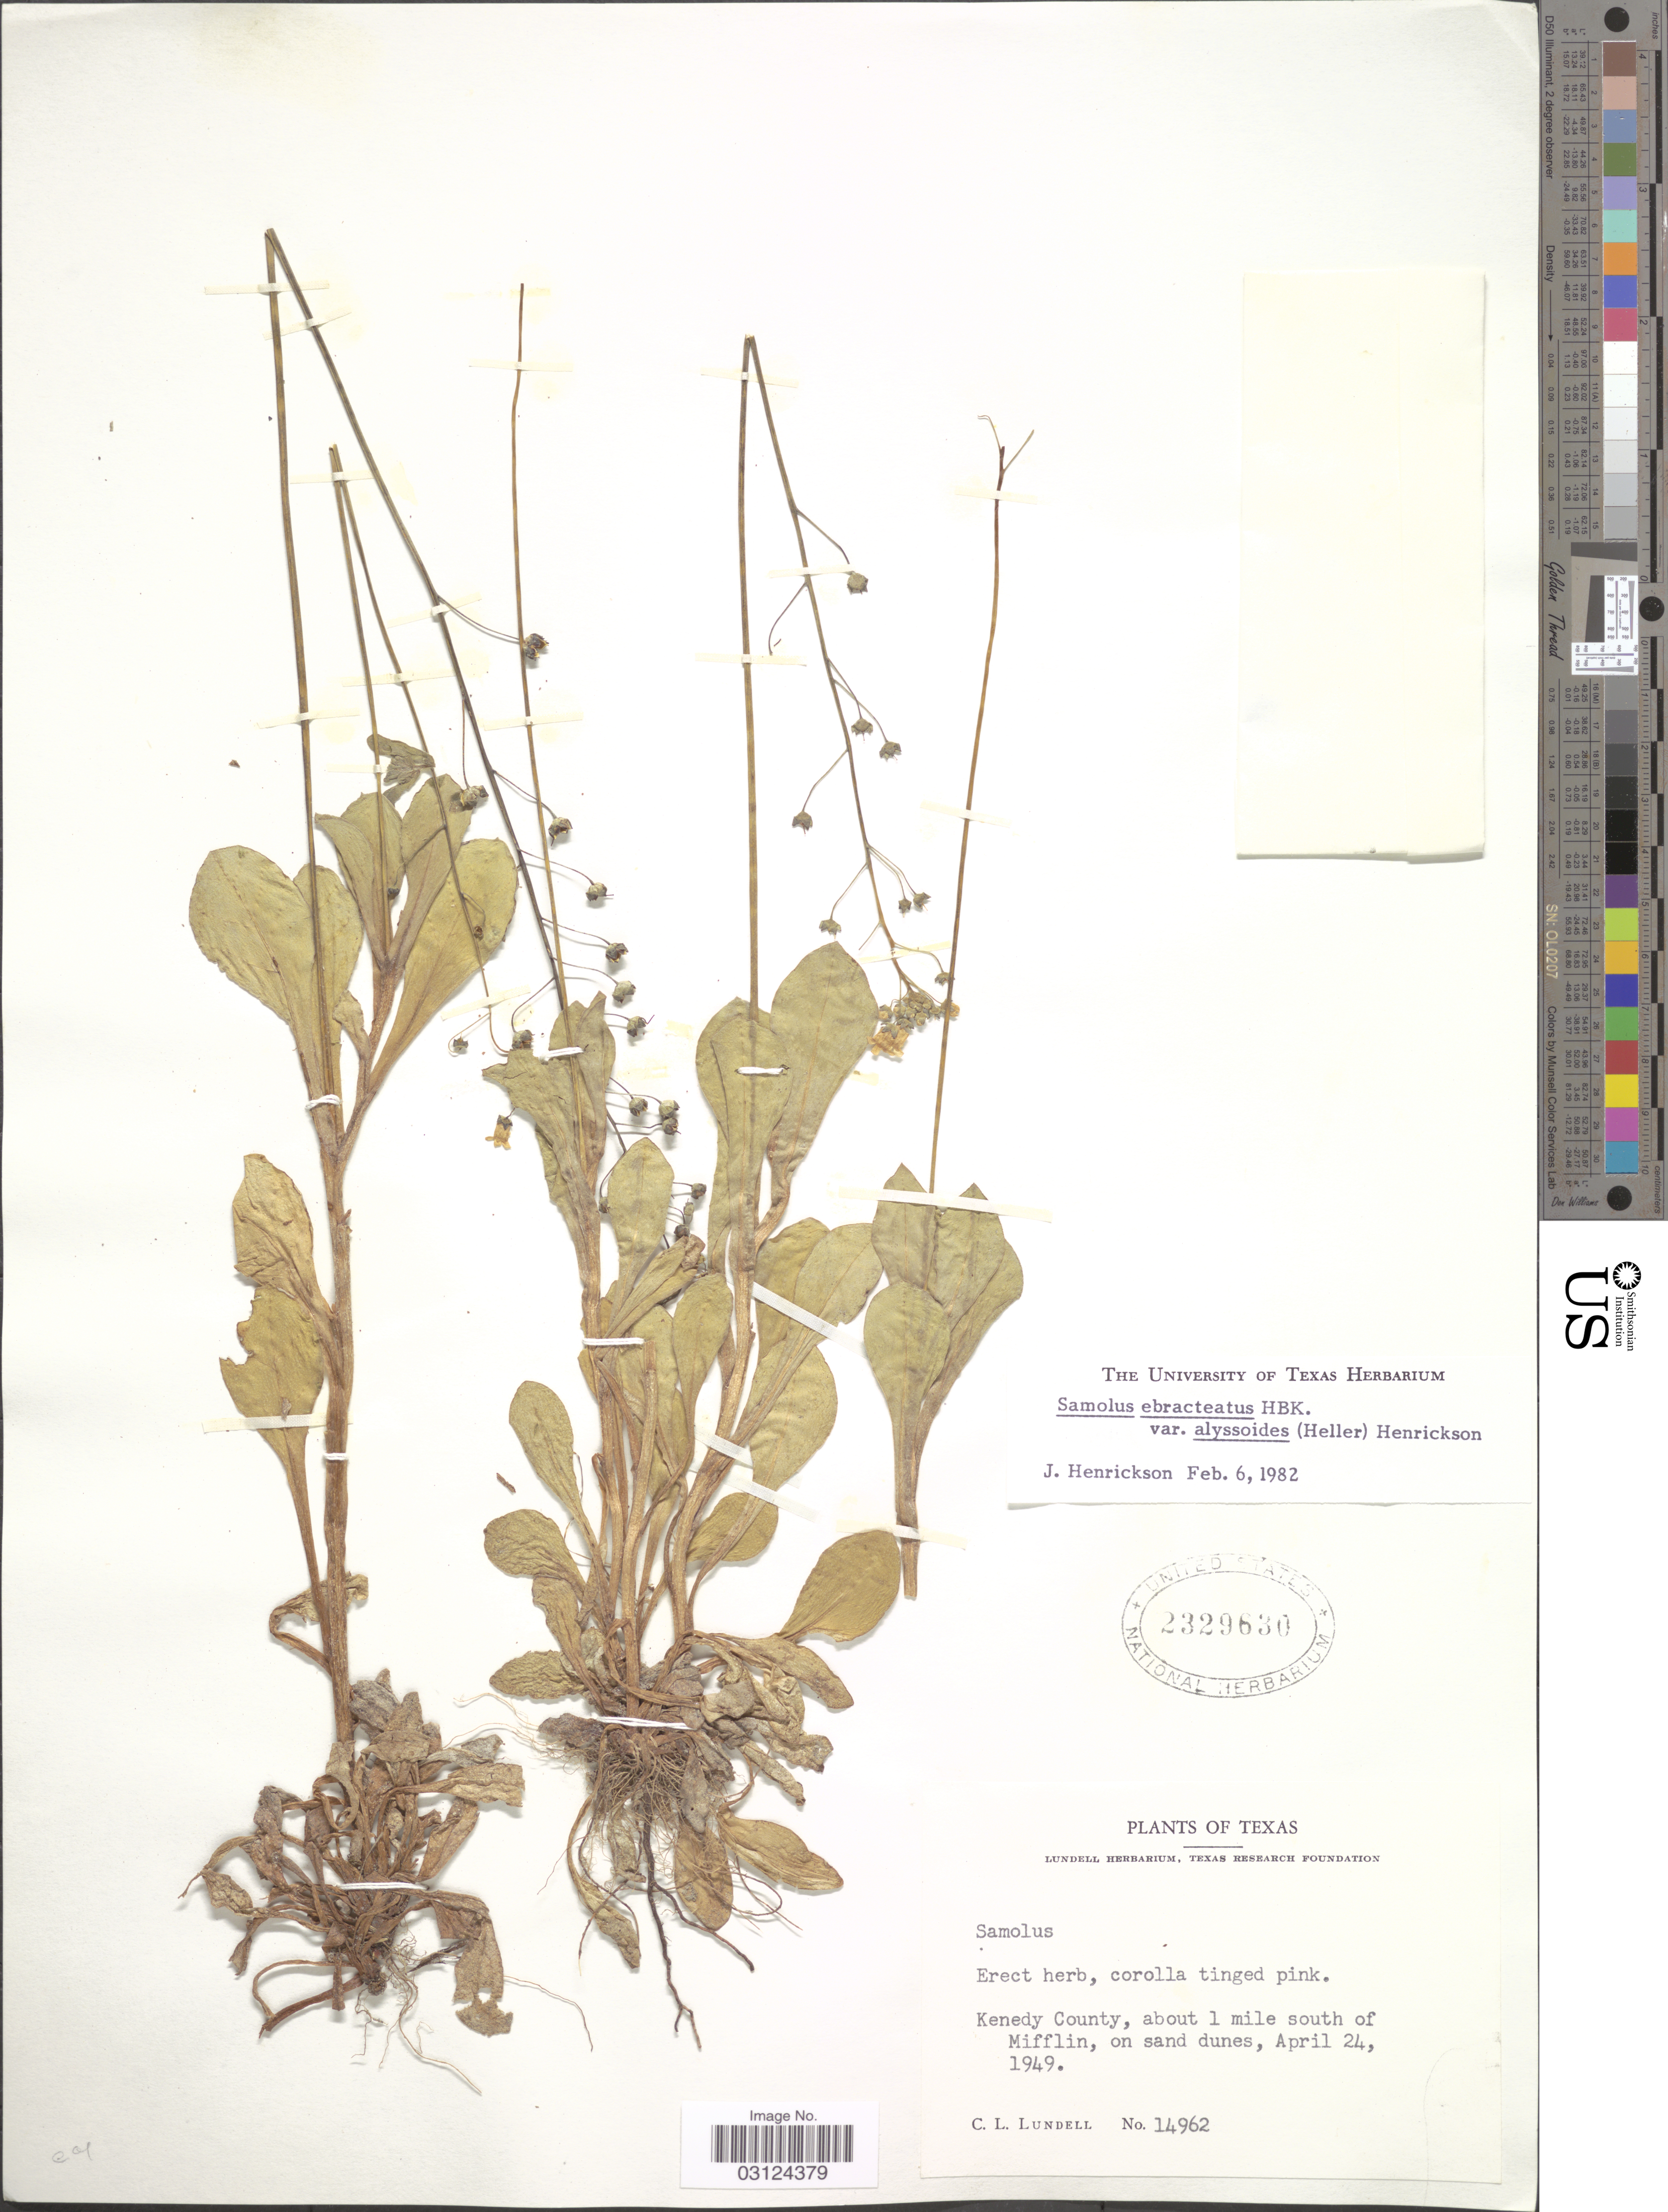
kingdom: Plantae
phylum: Tracheophyta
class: Magnoliopsida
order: Ericales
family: Primulaceae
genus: Samolus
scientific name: Samolus ebracteatus subsp. alyssoides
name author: (A. Heller) R. Knuth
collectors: C. L. Lundell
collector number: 14962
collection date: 1949-04-24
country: United States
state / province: Texas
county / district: Kenedy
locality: Kenedy County, about 1 mile south of Mifflin, on sand dunes.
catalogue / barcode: US 2329630